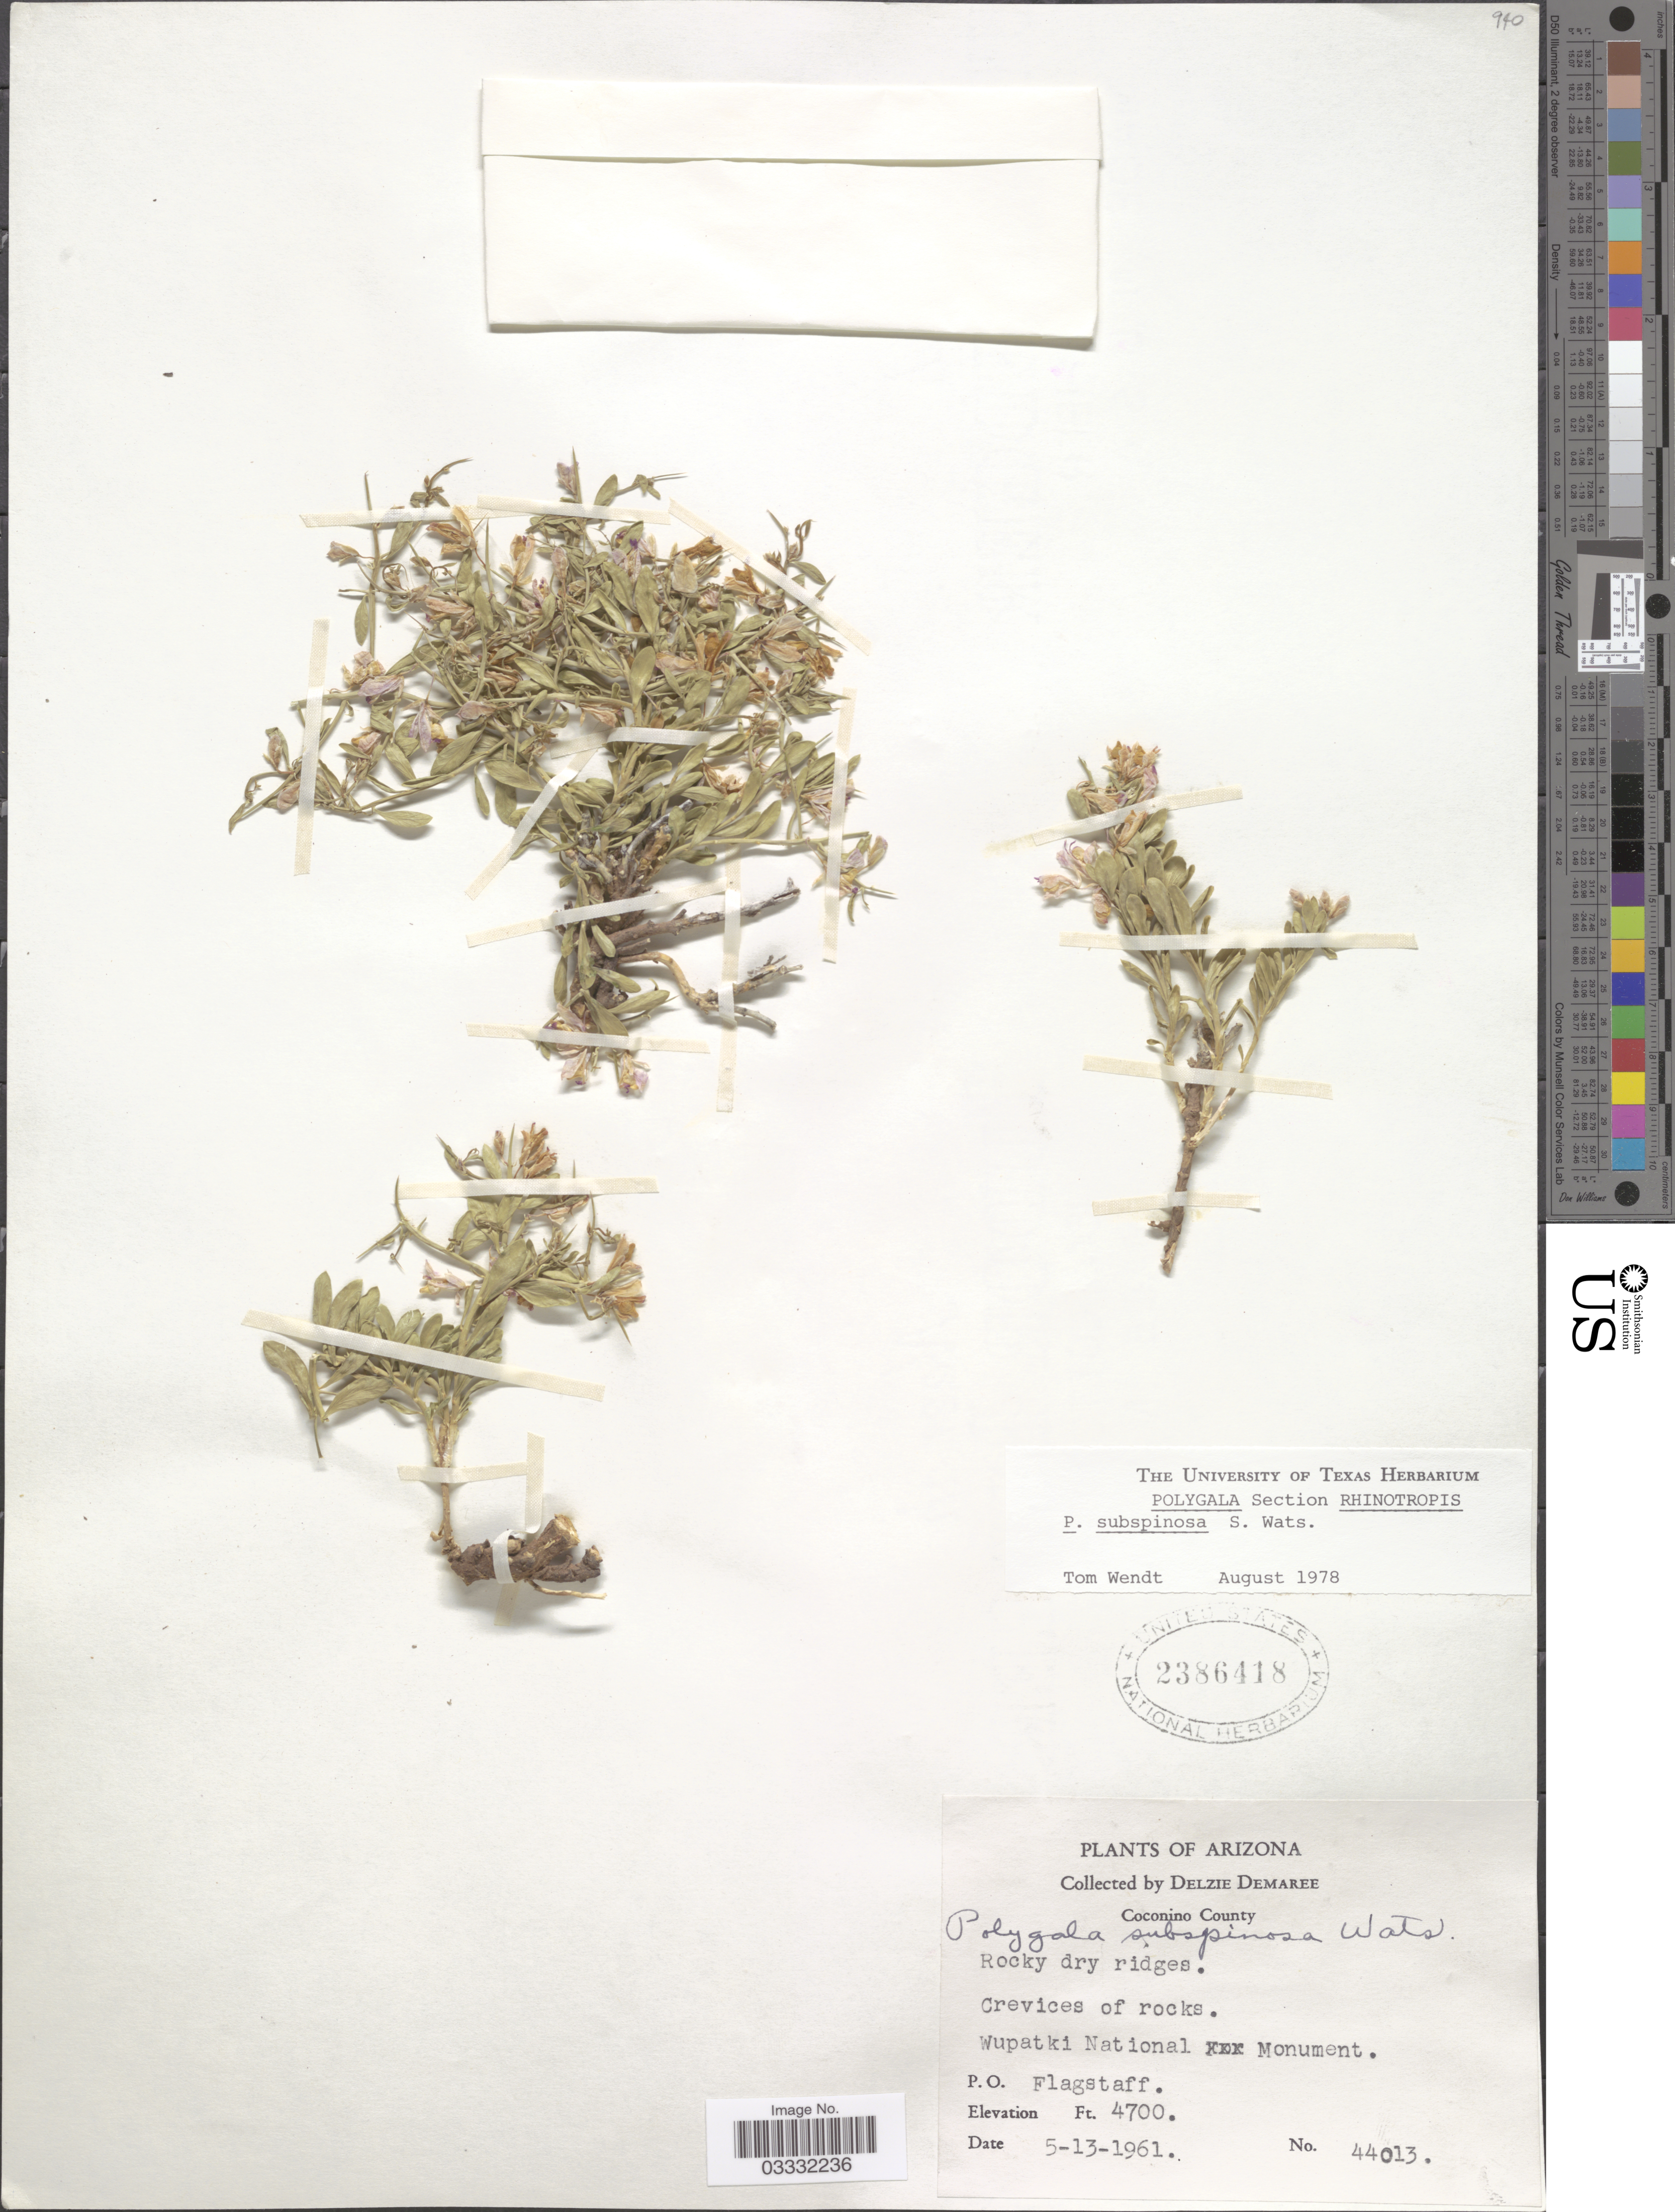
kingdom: Plantae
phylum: Tracheophyta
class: Magnoliopsida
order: Fabales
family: Polygalaceae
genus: Rhinotropis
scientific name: Rhinotropis subspinosa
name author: (S. Watson) J.R. Abbott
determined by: Strong, Mark T., (BOT), Smithsonian Institution - National Museum of Natural History (UNITED STATES)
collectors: D. Demaree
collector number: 44013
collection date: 1961-05-13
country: United States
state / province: Arizona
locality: Coconino county. Wupatki National Monument. P.O. Flagstaff.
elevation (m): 1433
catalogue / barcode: US 2386418